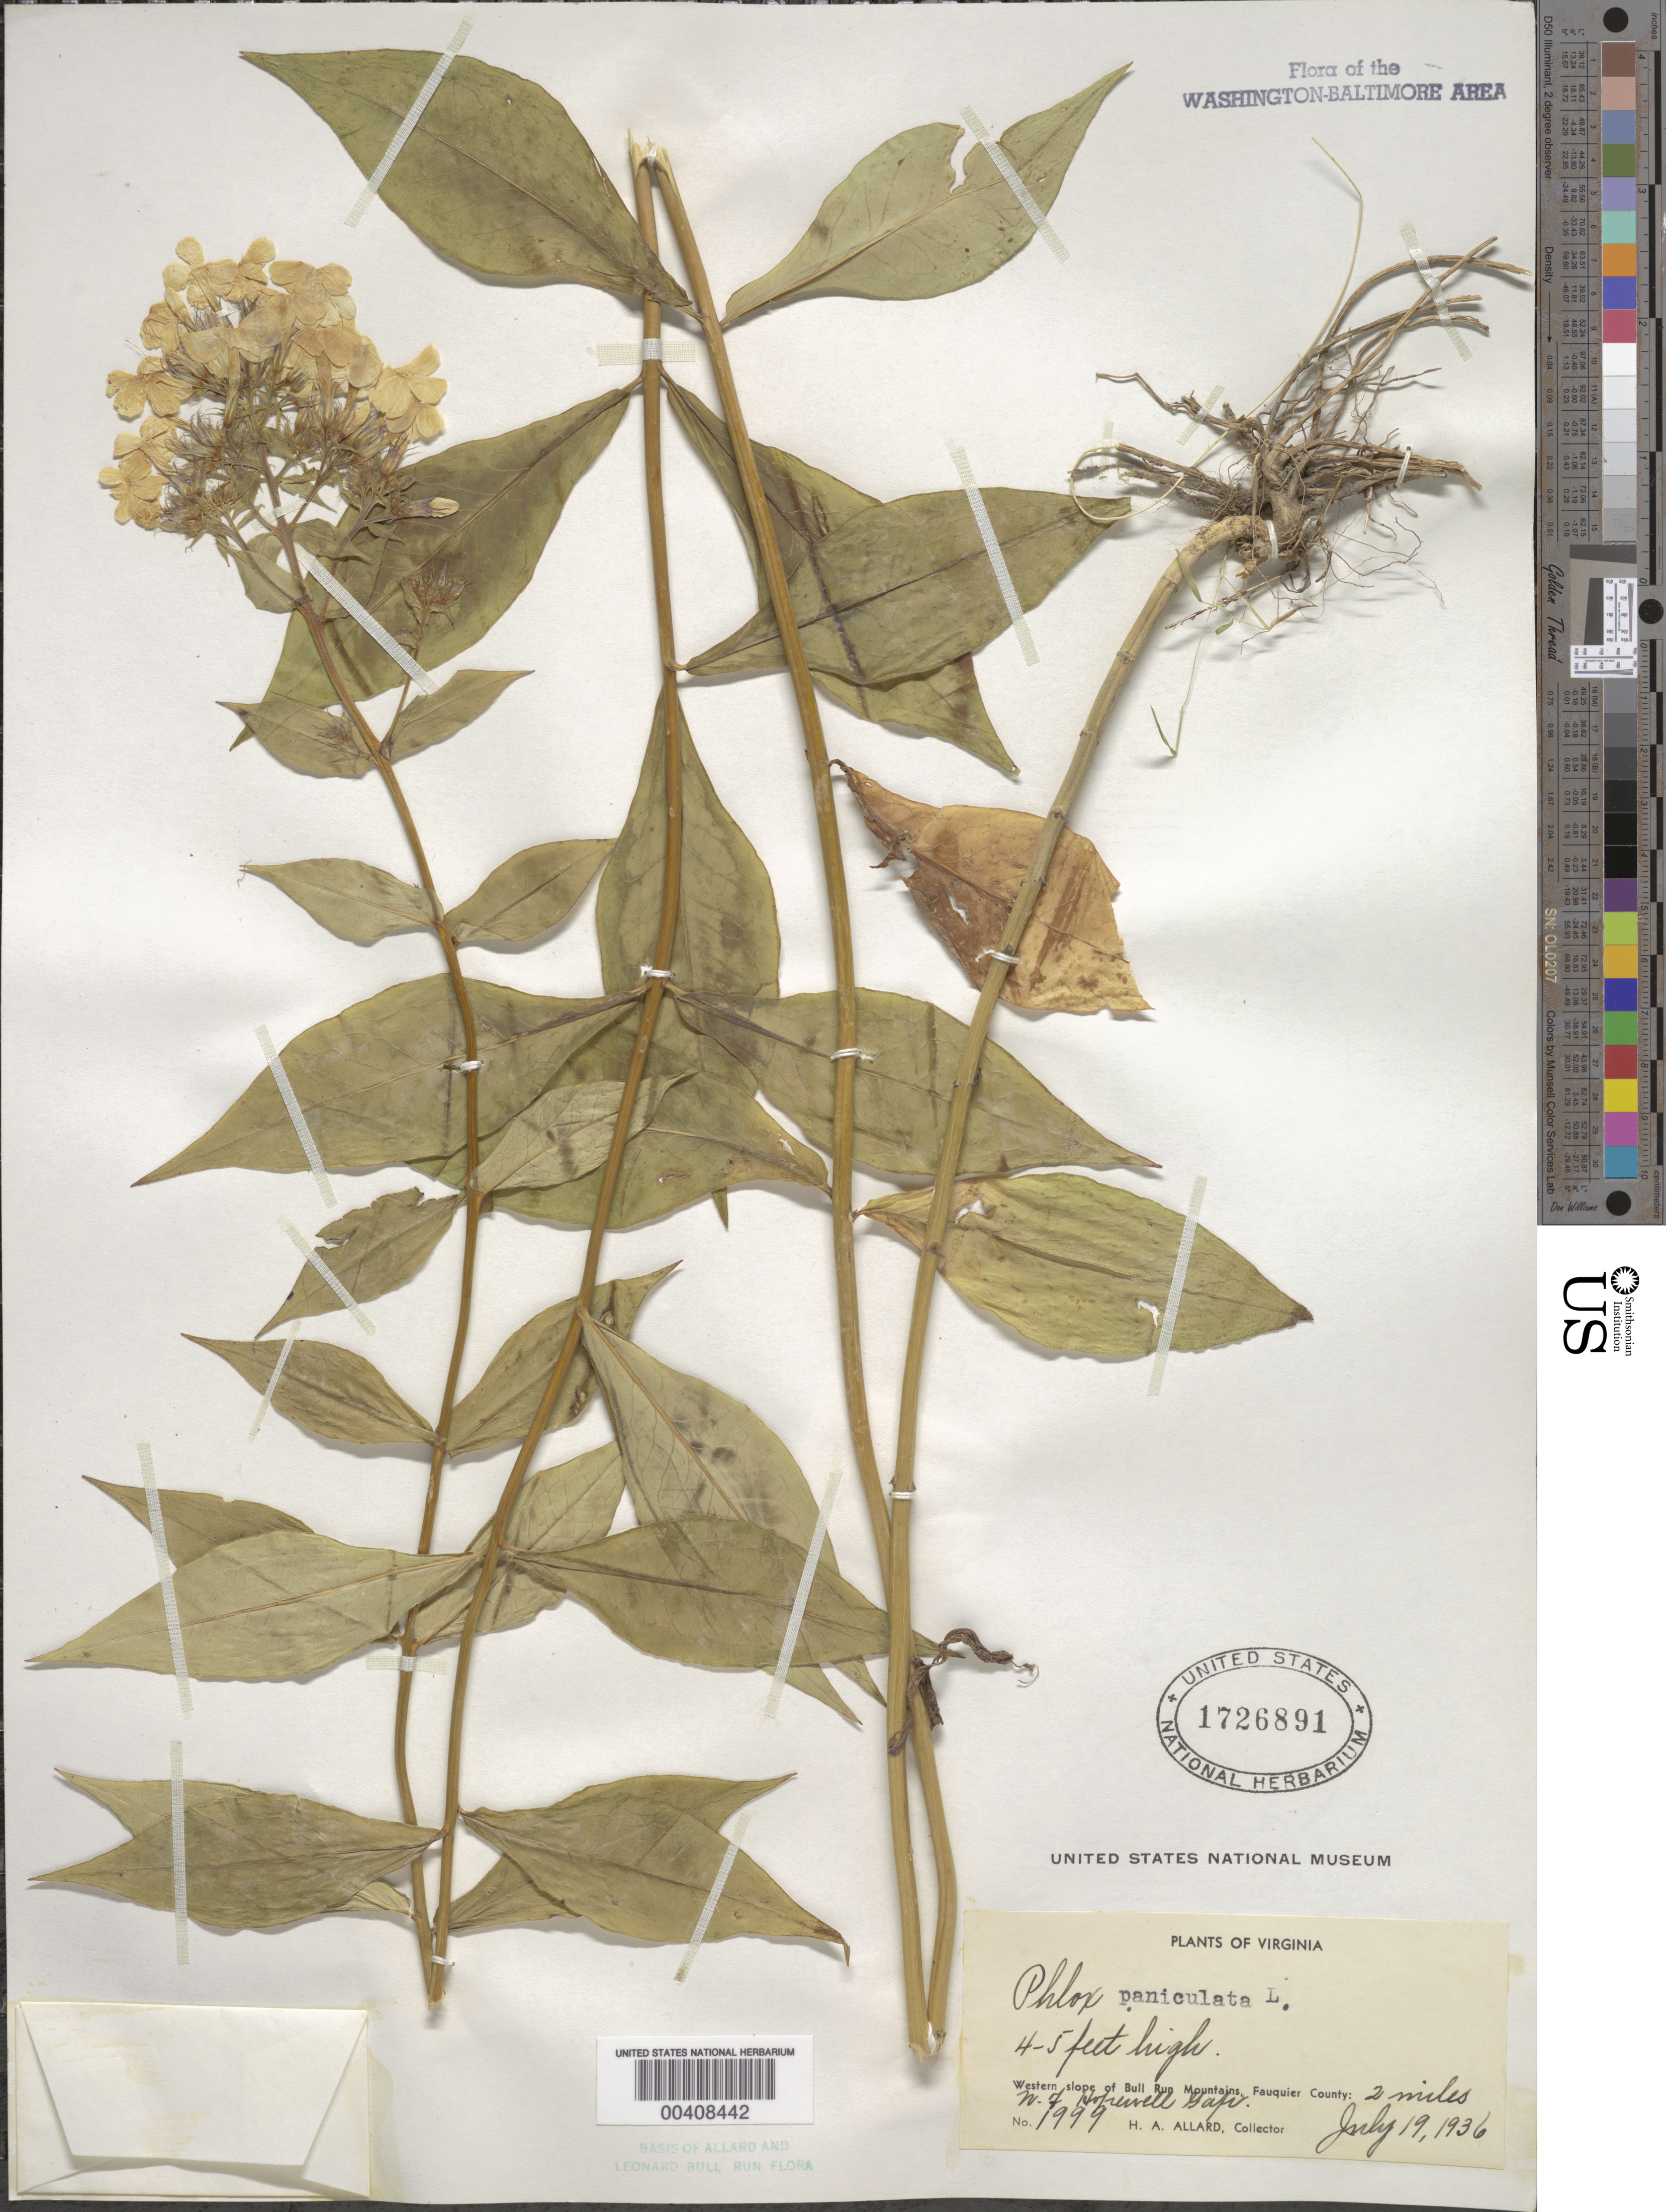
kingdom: Plantae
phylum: Tracheophyta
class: Magnoliopsida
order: Ericales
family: Polemoniaceae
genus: Phlox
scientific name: Phlox paniculata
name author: L.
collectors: H. A. Allard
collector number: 1999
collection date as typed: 19 Jul 1936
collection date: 1936-07-19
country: United States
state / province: Virginia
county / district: Fauquier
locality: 2 mi. N of Hopewell Gap, western slope of Bull Run Mountains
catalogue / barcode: US 1726891